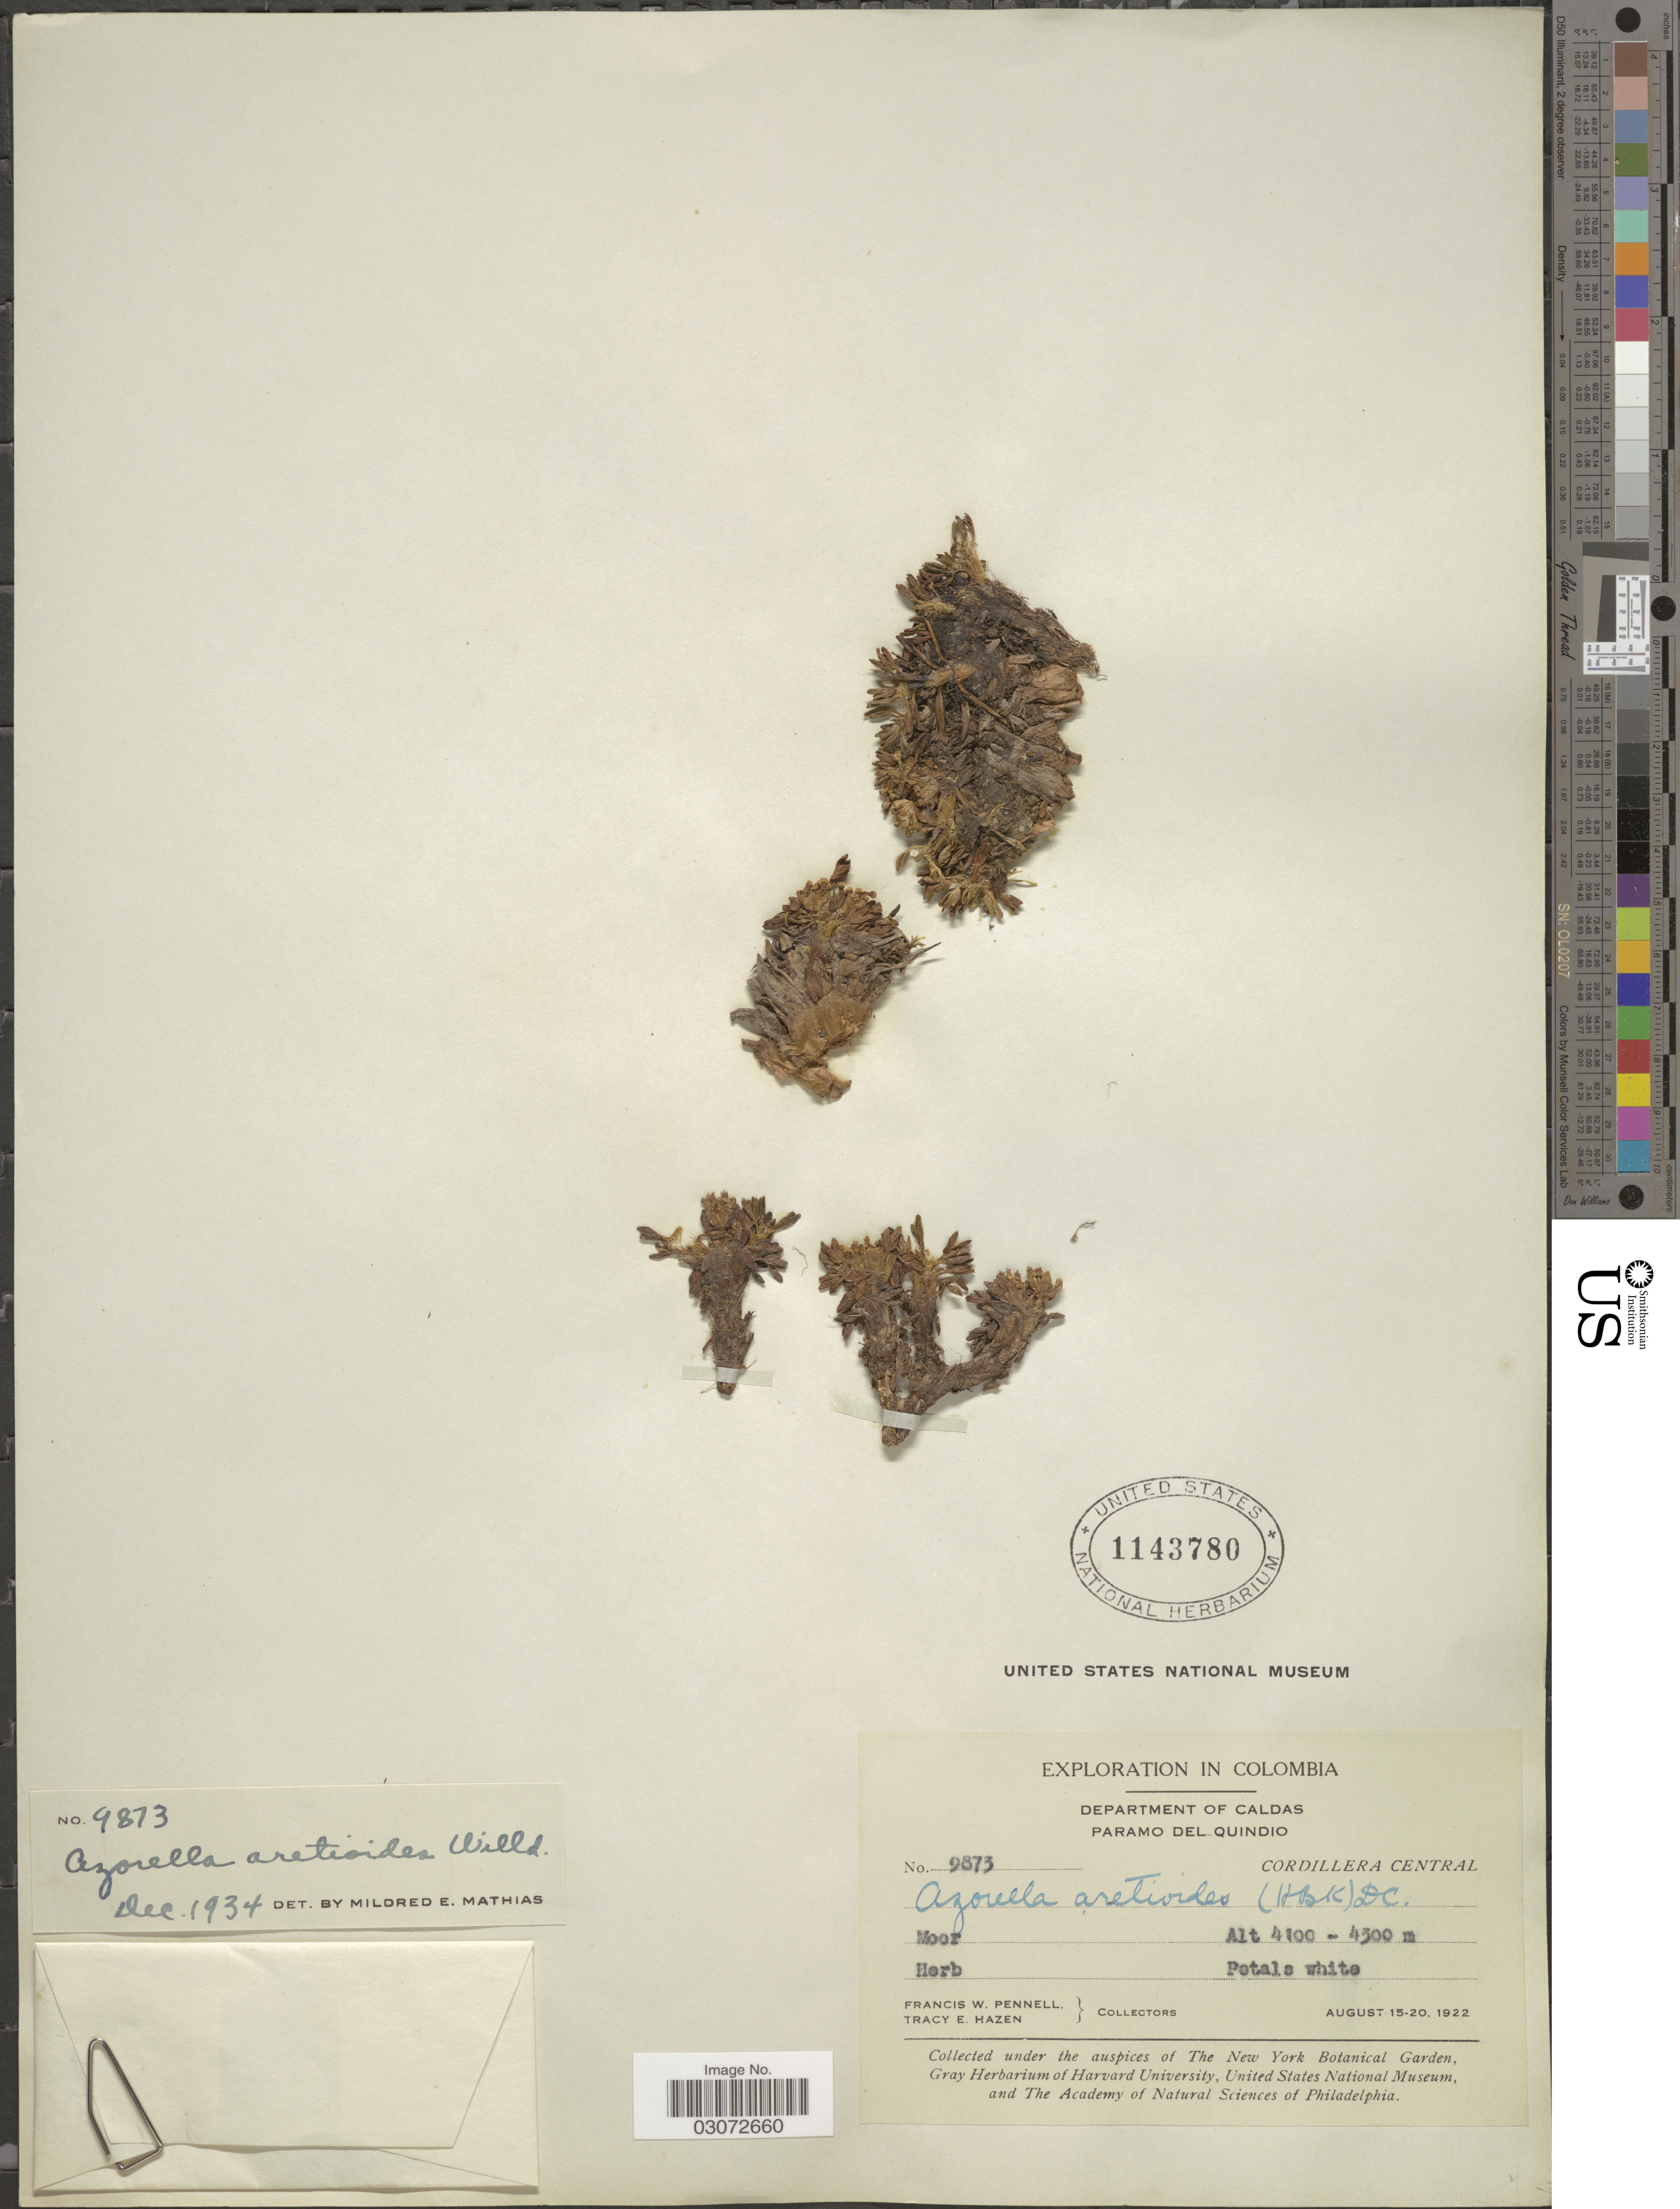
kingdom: Plantae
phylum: Tracheophyta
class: Magnoliopsida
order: Apiales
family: Apiaceae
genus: Azorella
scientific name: Azorella aretioides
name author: (Kunth) Willd. ex DC.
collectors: F. W. Pennell & T. E. Hazen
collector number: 9873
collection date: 1922-08-15/1922-08-25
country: Colombia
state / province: Caldas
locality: Department of Caldas. Paramo del Quindio. Cordillera Central.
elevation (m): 4100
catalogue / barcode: US 1143780